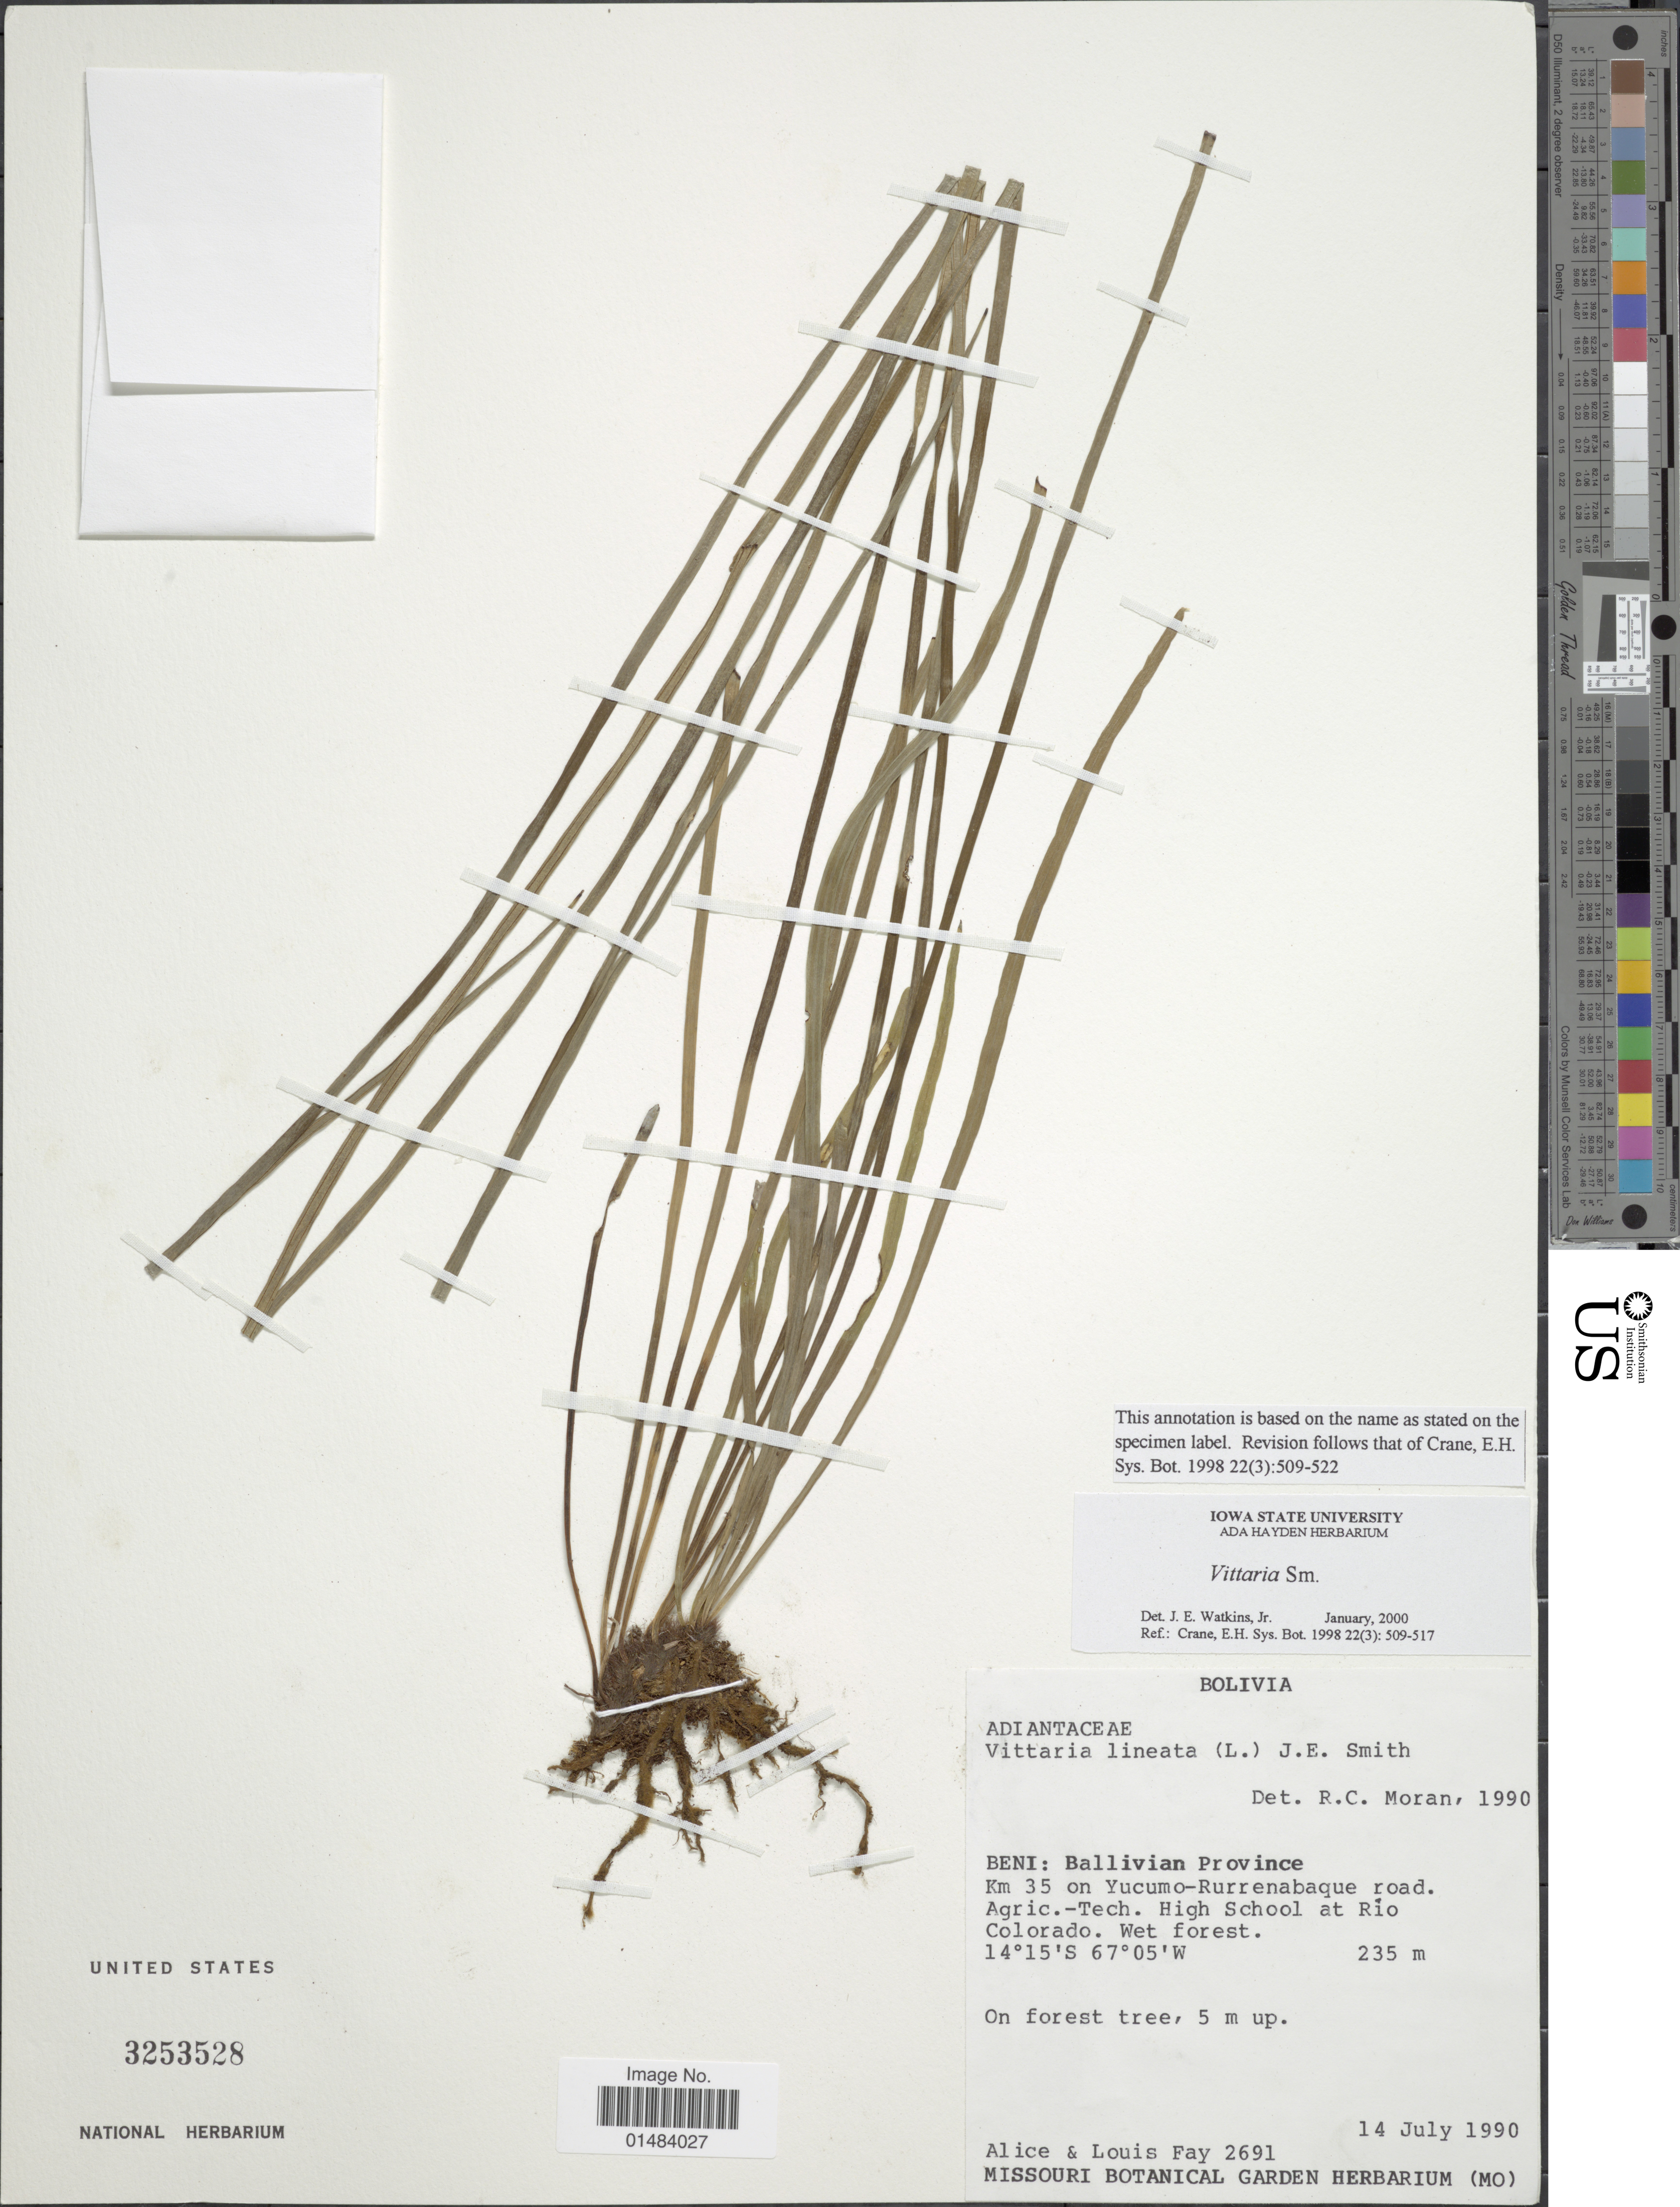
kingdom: Plantae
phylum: Tracheophyta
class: Polypodiopsida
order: Polypodiales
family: Pteridaceae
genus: Vittaria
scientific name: Vittaria lineata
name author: (L.) Sm.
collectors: A. Fay & L. Fay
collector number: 2691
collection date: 1990-07-14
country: Bolivia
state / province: Beni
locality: Bolivia, Ballivian Province. Km 35 on Yucumo-Rurrenbaque road. Agric.-Tech. High School at Rio Colorado.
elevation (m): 235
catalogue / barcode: US 3253528